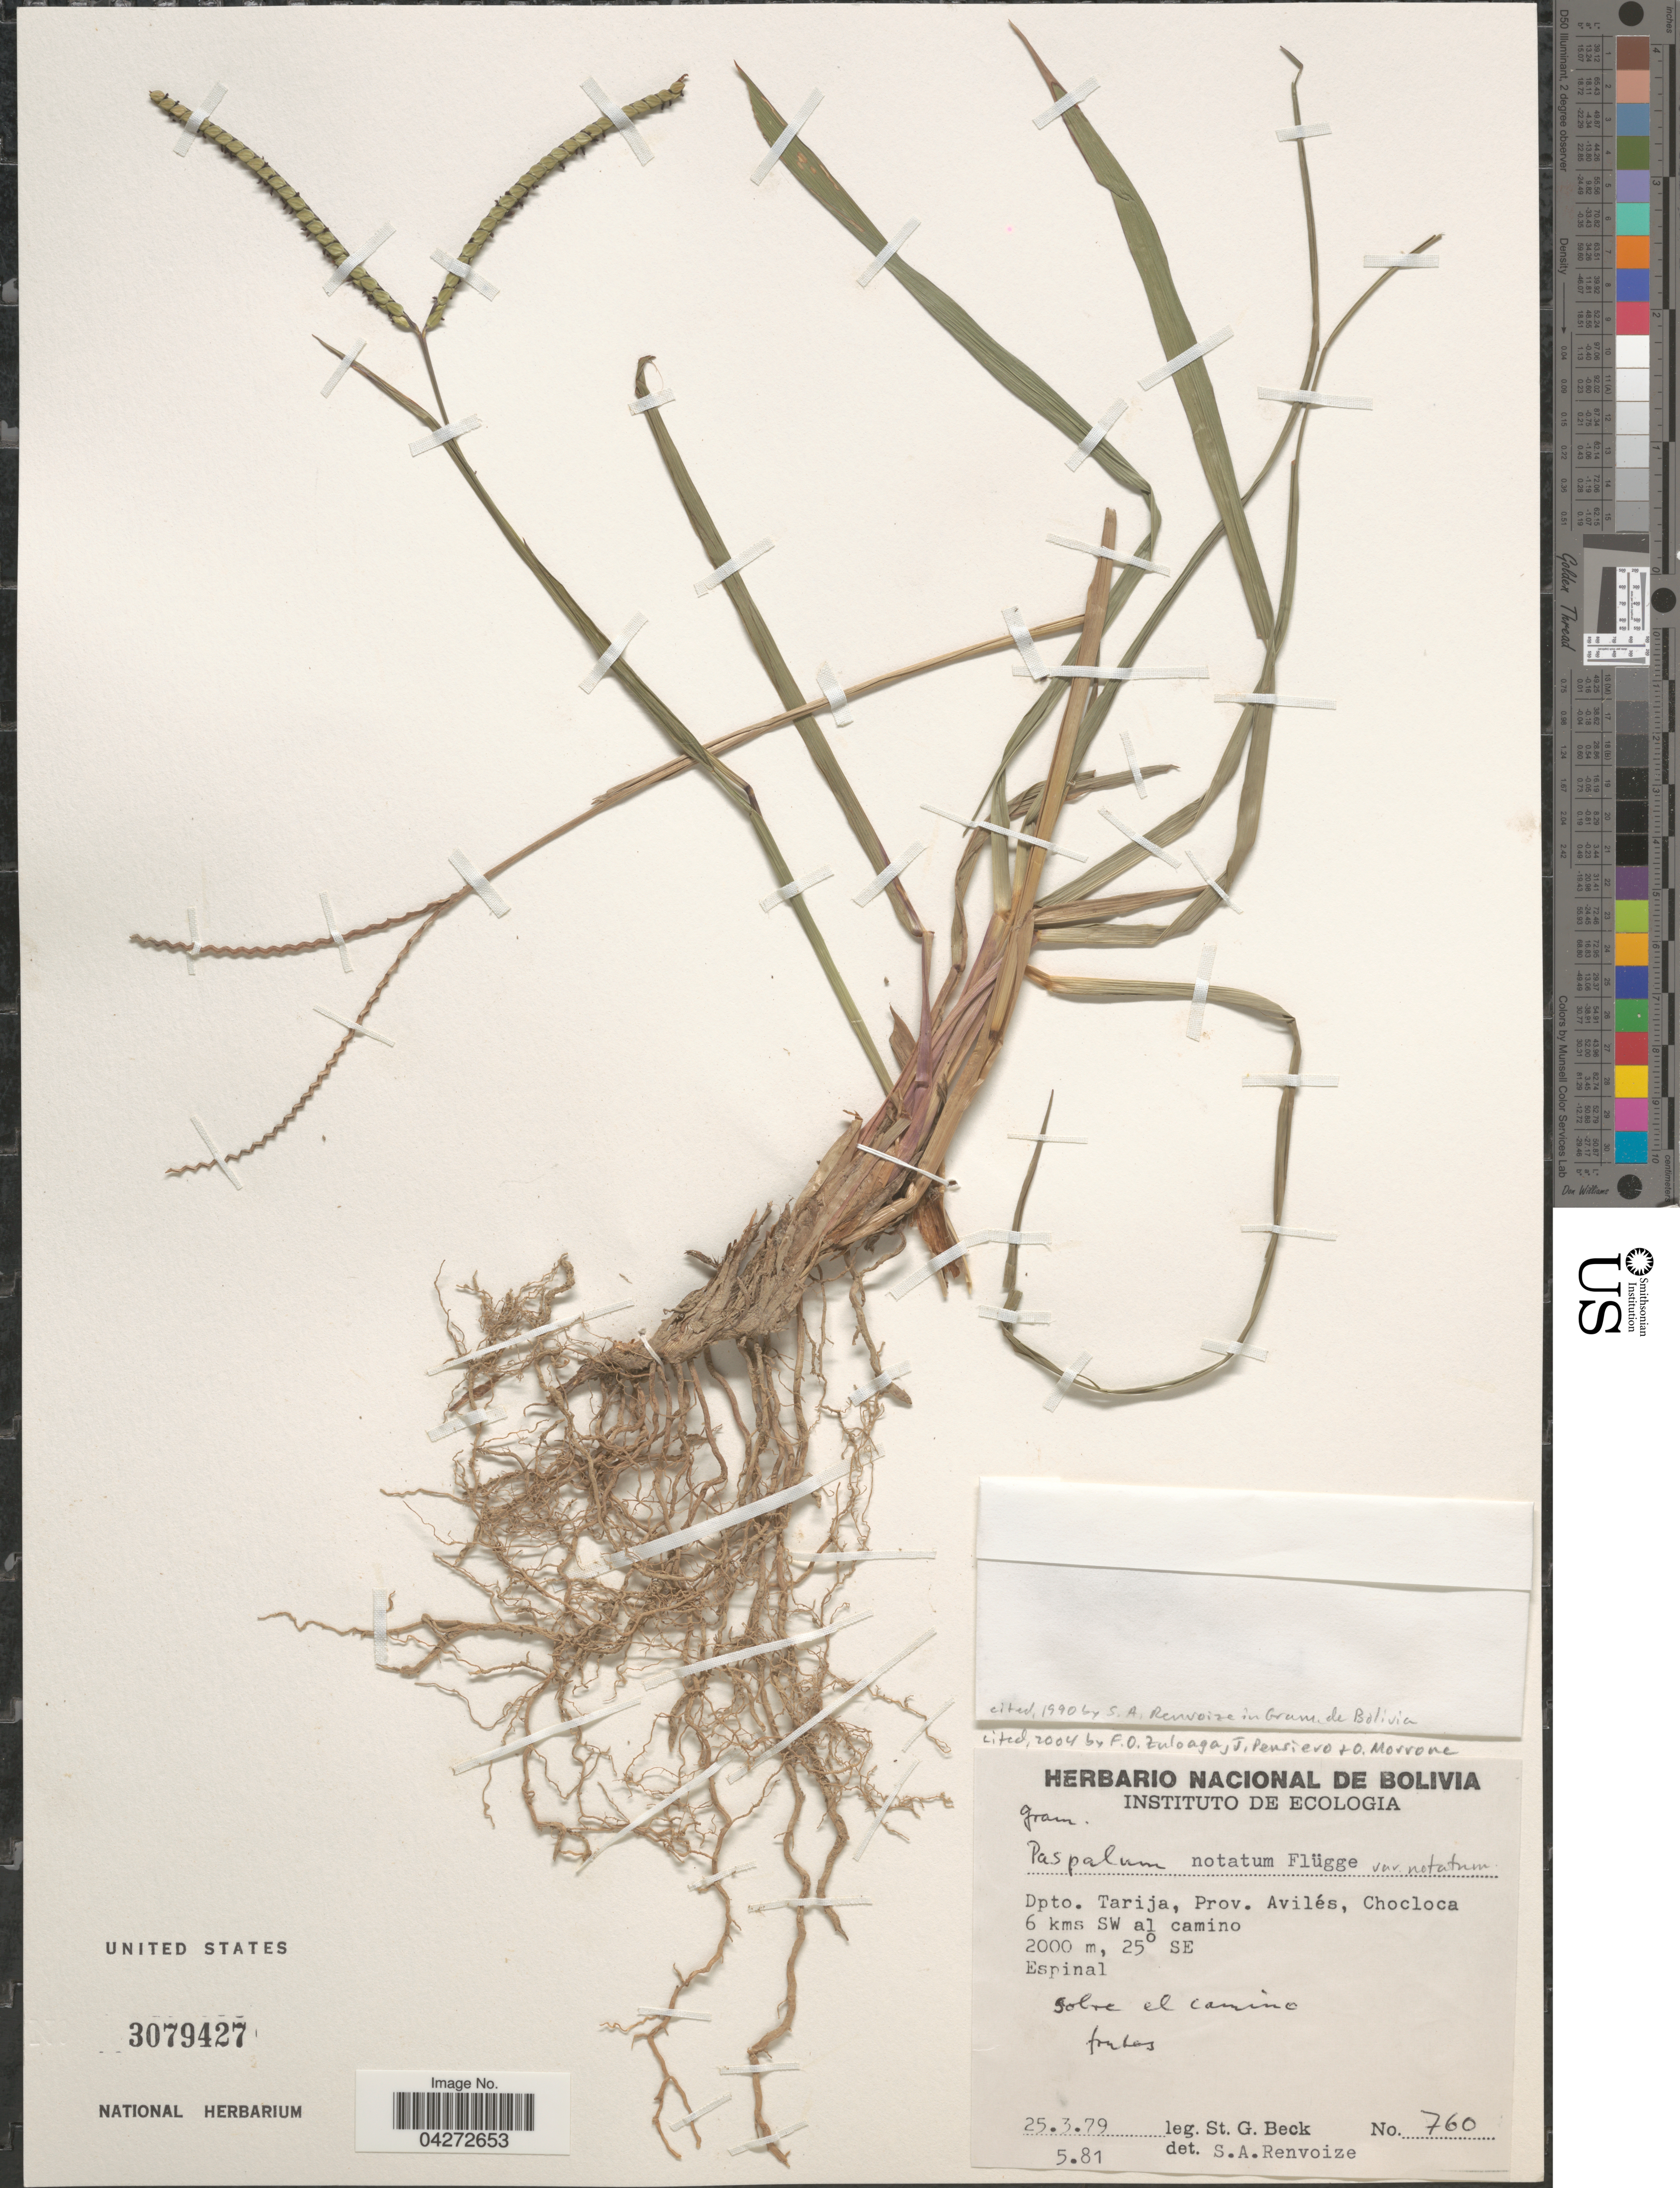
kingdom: Plantae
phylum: Tracheophyta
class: Liliopsida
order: Poales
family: Poaceae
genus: Paspalum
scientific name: Paspalum notatum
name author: Flüggé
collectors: S. G. Beck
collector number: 760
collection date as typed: Transcribed d/m/y: 25/3/79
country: Bolivia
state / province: Tarija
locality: Dpto. Tarija, Prov. Avilés, Chocloca 6 kms SW al camino. 25° SE.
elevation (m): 2000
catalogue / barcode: US 3079427